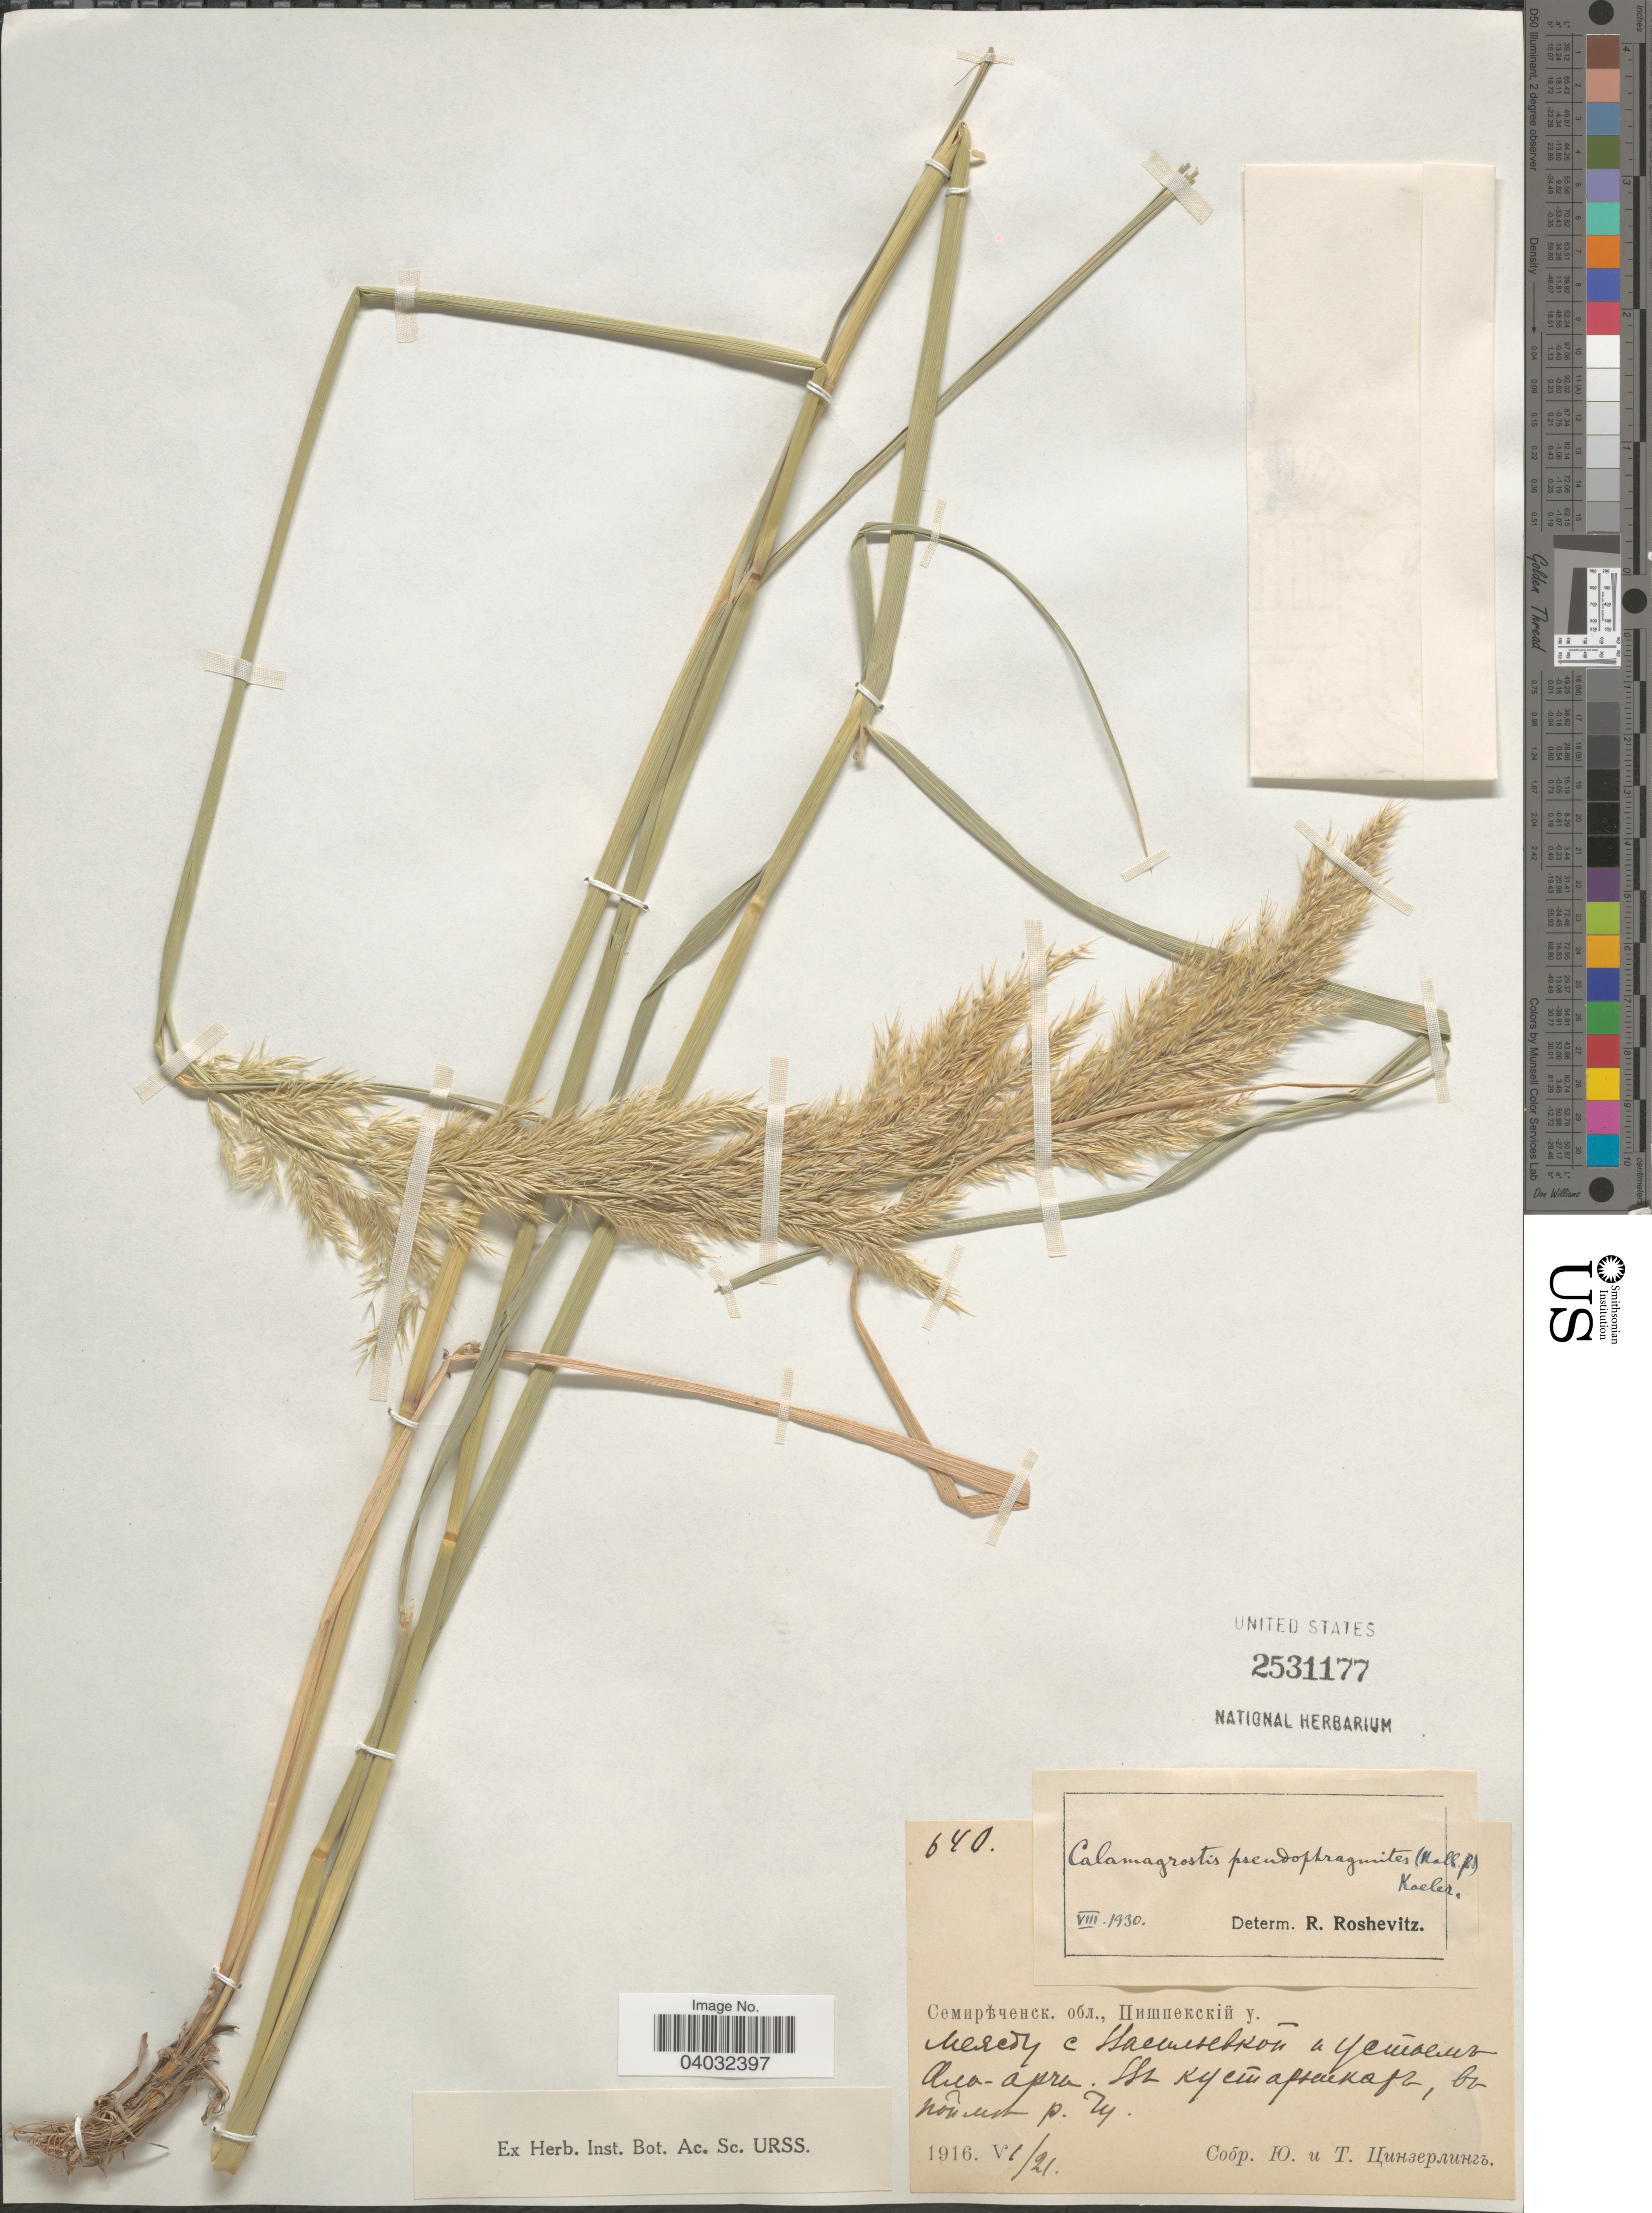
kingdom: Plantae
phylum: Tracheophyta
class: Liliopsida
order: Poales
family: Poaceae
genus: Calamagrostis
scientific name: Calamagrostis pseudophragmites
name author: (Haller f.) Koeler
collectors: U. Tsinzerling & T. Tsinzerling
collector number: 640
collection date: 1916-06-21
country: Kyrgyzstan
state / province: Chu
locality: Between Vasilevka and Ala-Archa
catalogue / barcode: US 2531177